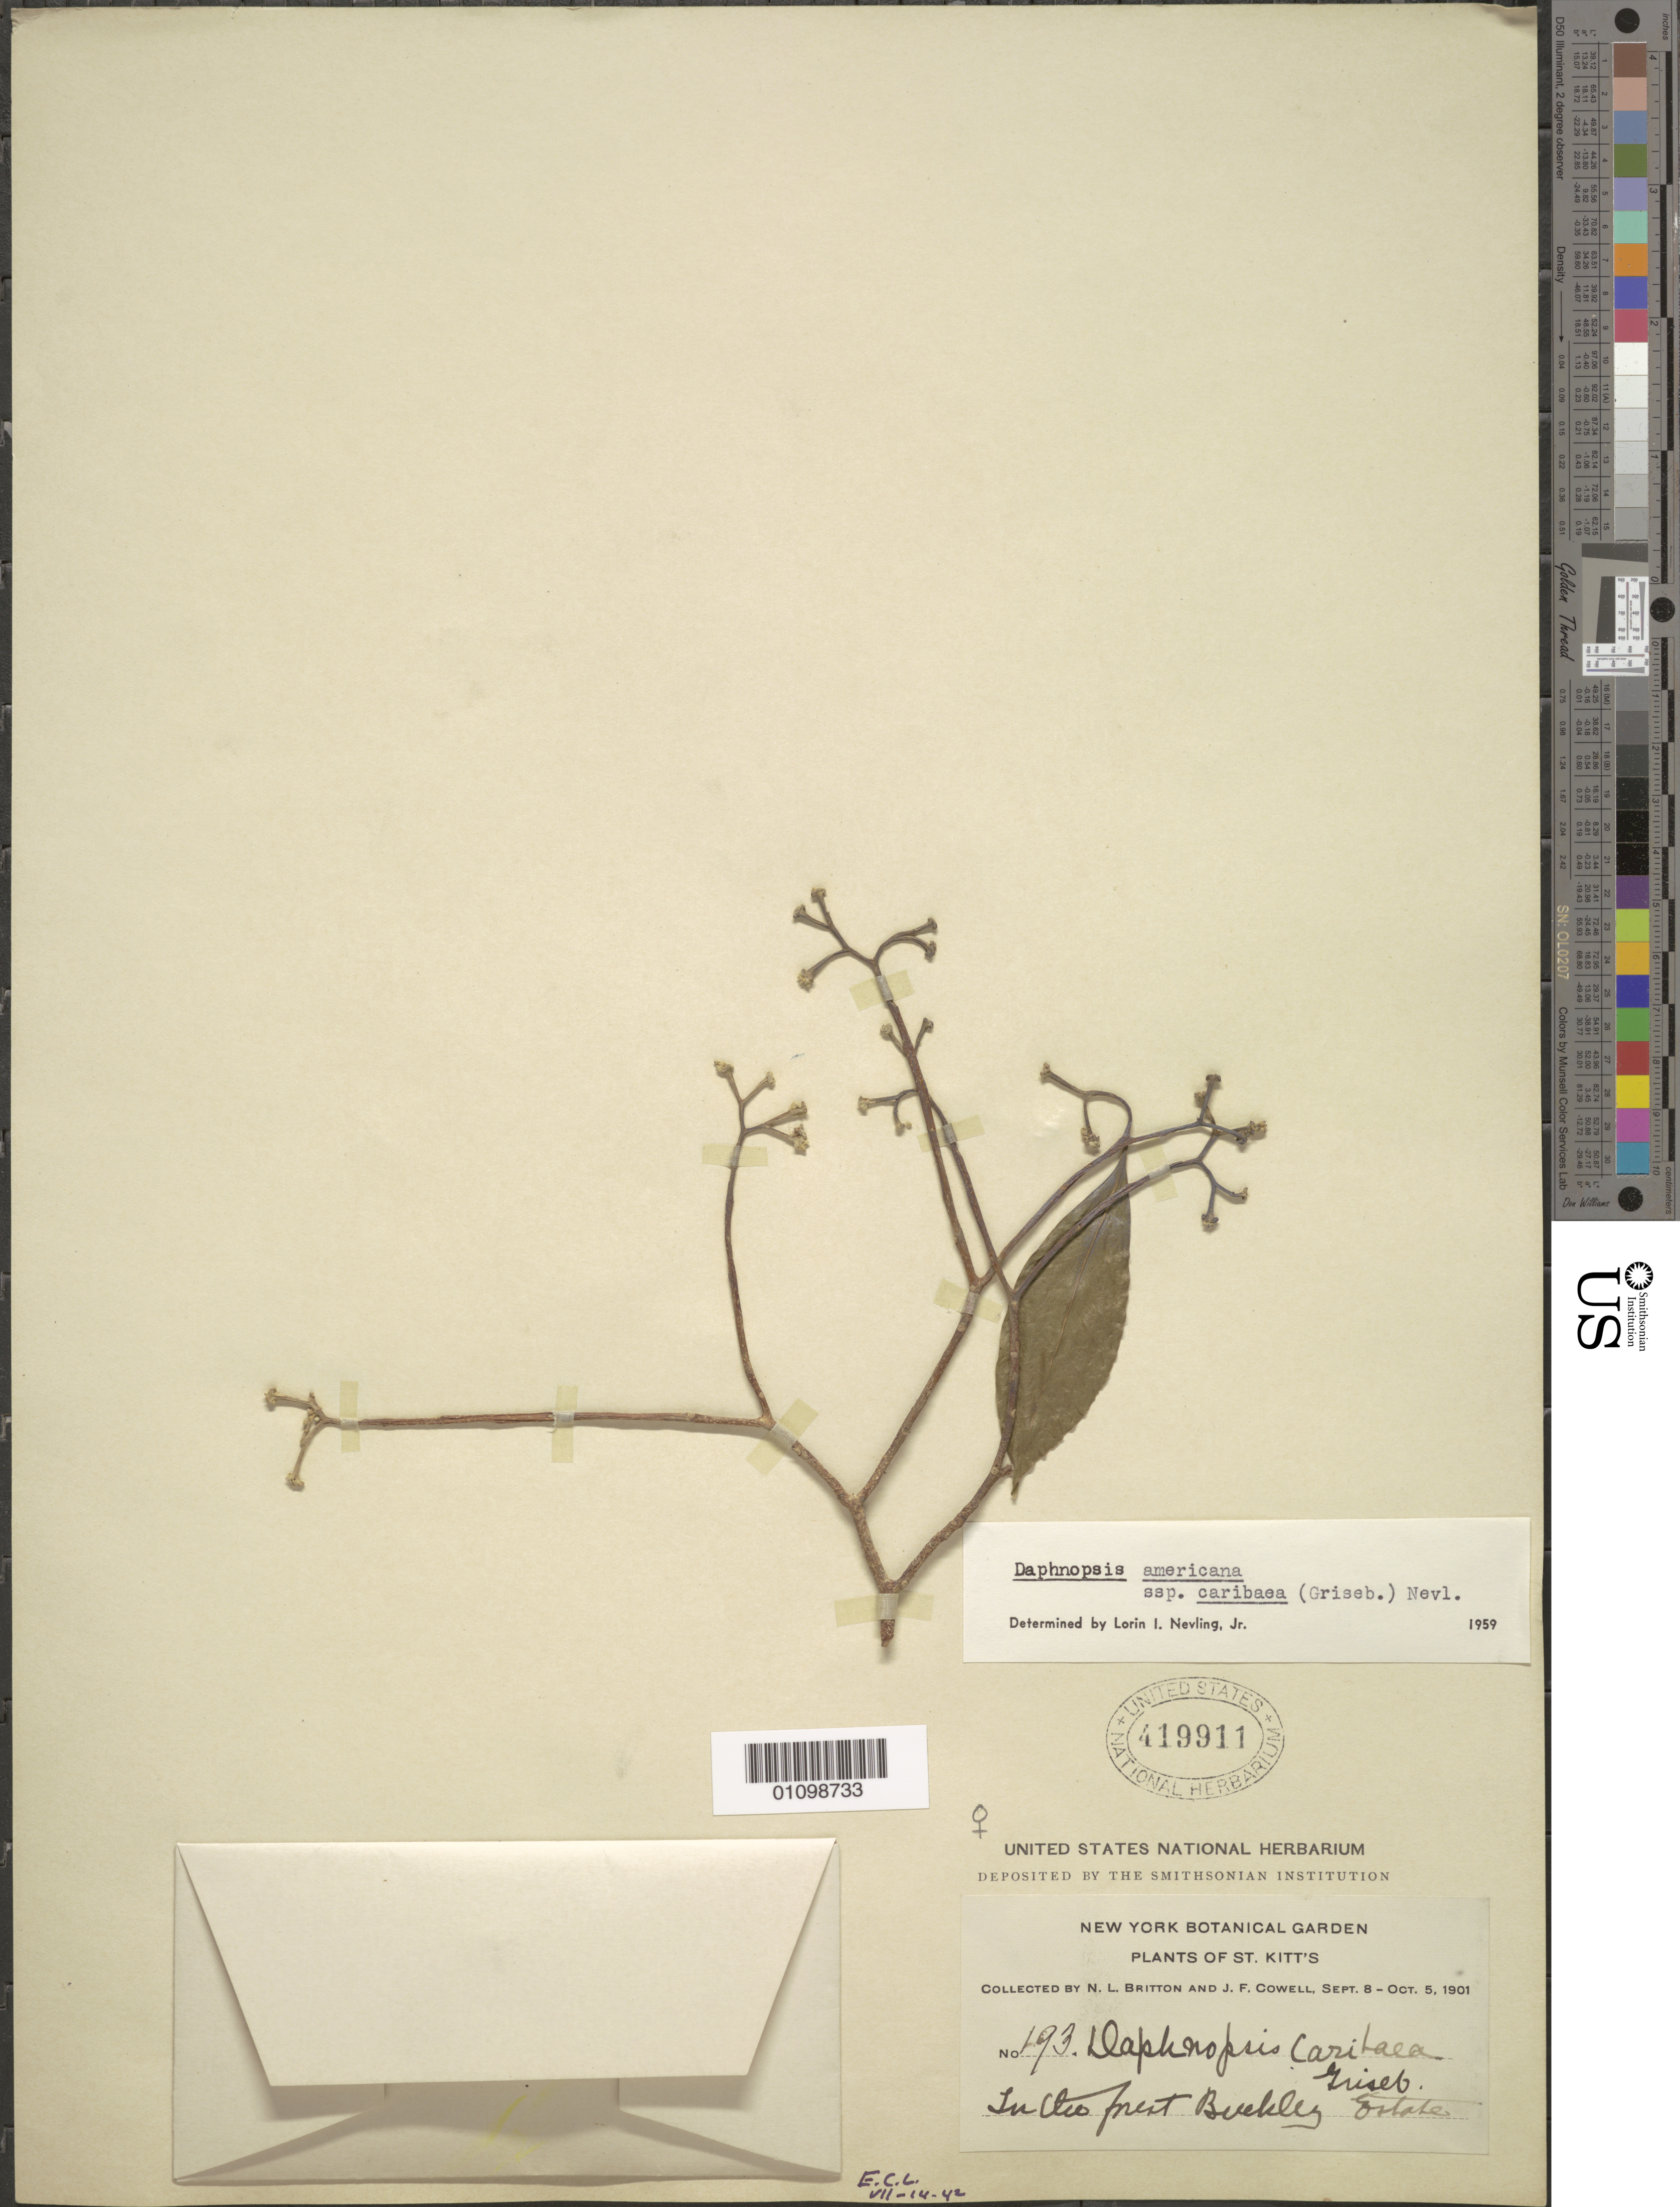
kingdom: Plantae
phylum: Tracheophyta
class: Magnoliopsida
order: Malvales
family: Thymelaeaceae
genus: Daphnopsis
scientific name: Daphnopsis americana subsp. caribaea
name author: (Griseb.) Nevling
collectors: N. Britton & J. F. Cowell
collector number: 193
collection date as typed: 08 Sep 1901 to 05 Oct 1901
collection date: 1901-09-08/1901-10-05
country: St. Christopher-Nevis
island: St. Christopher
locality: Lu Clea Forest Buckley estates.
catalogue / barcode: US 419911